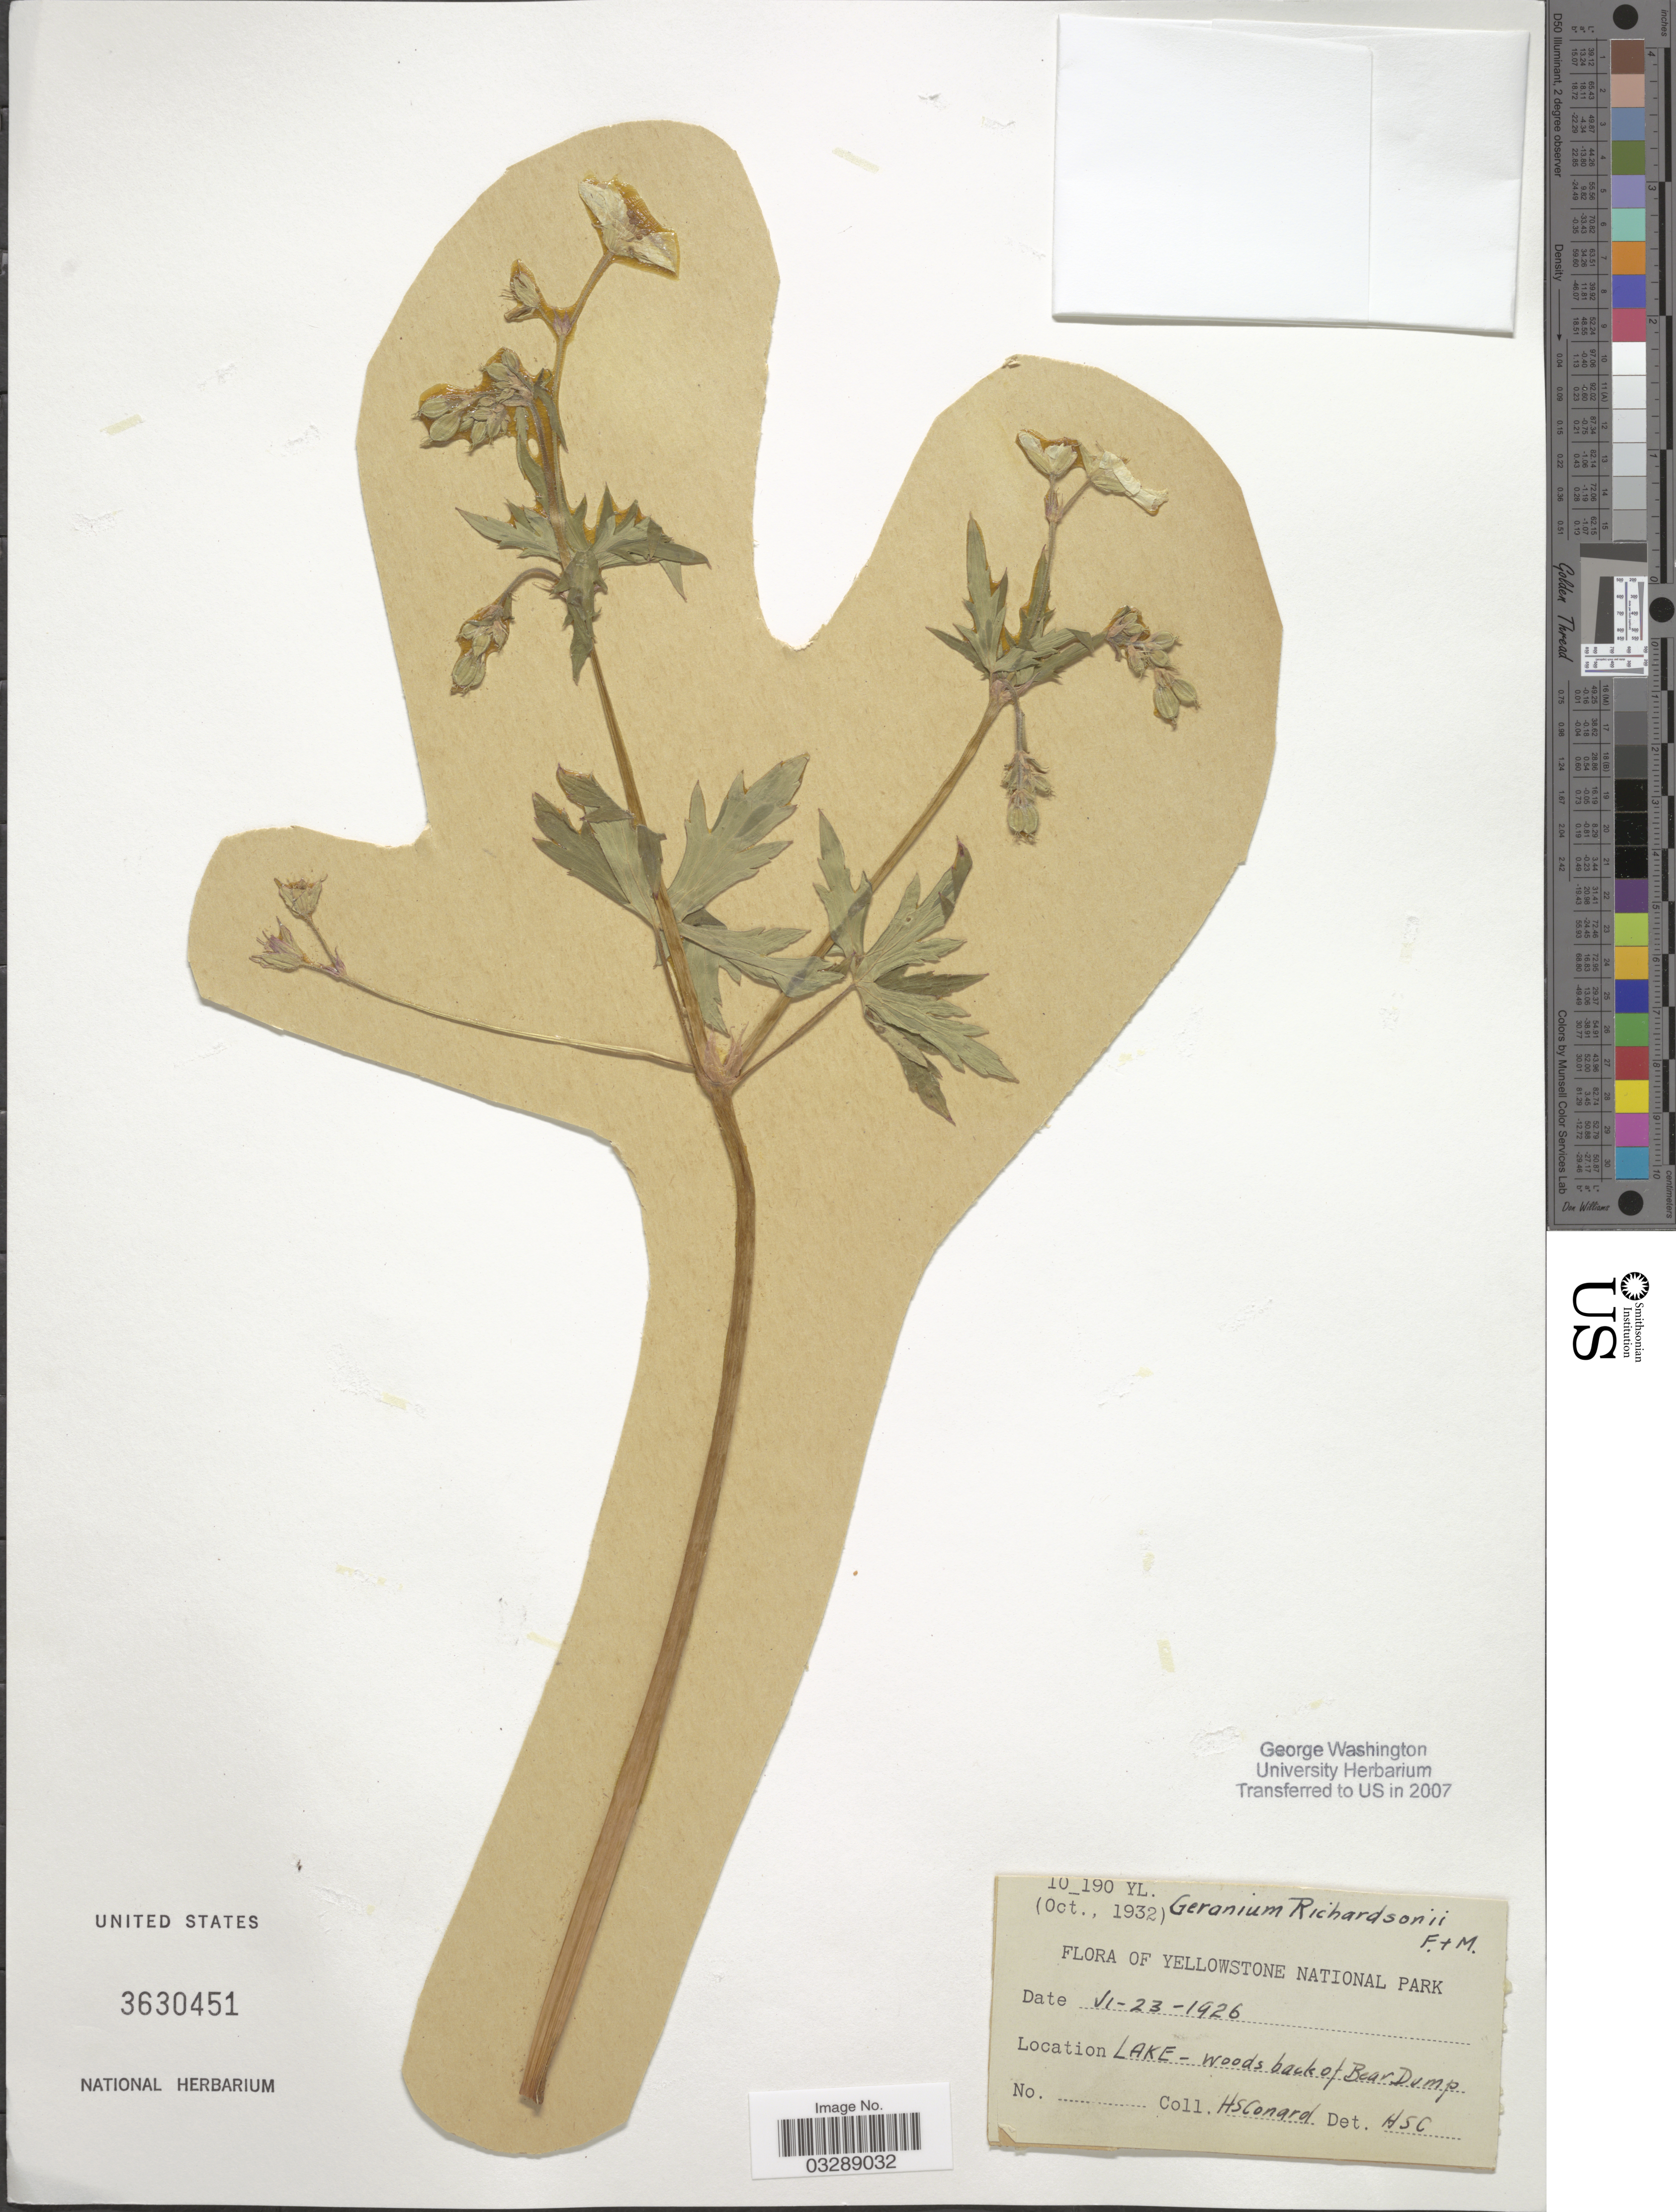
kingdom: Plantae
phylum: Tracheophyta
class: Magnoliopsida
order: Geraniales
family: Geraniaceae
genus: Geranium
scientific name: Geranium richardsonii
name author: Fisch. & Trautv.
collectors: H. S. Conard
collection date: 1926-06-23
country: United States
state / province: Wyoming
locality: Yellowstone National Park. Lake-woods back of Bear Dump.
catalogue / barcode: US 3630451